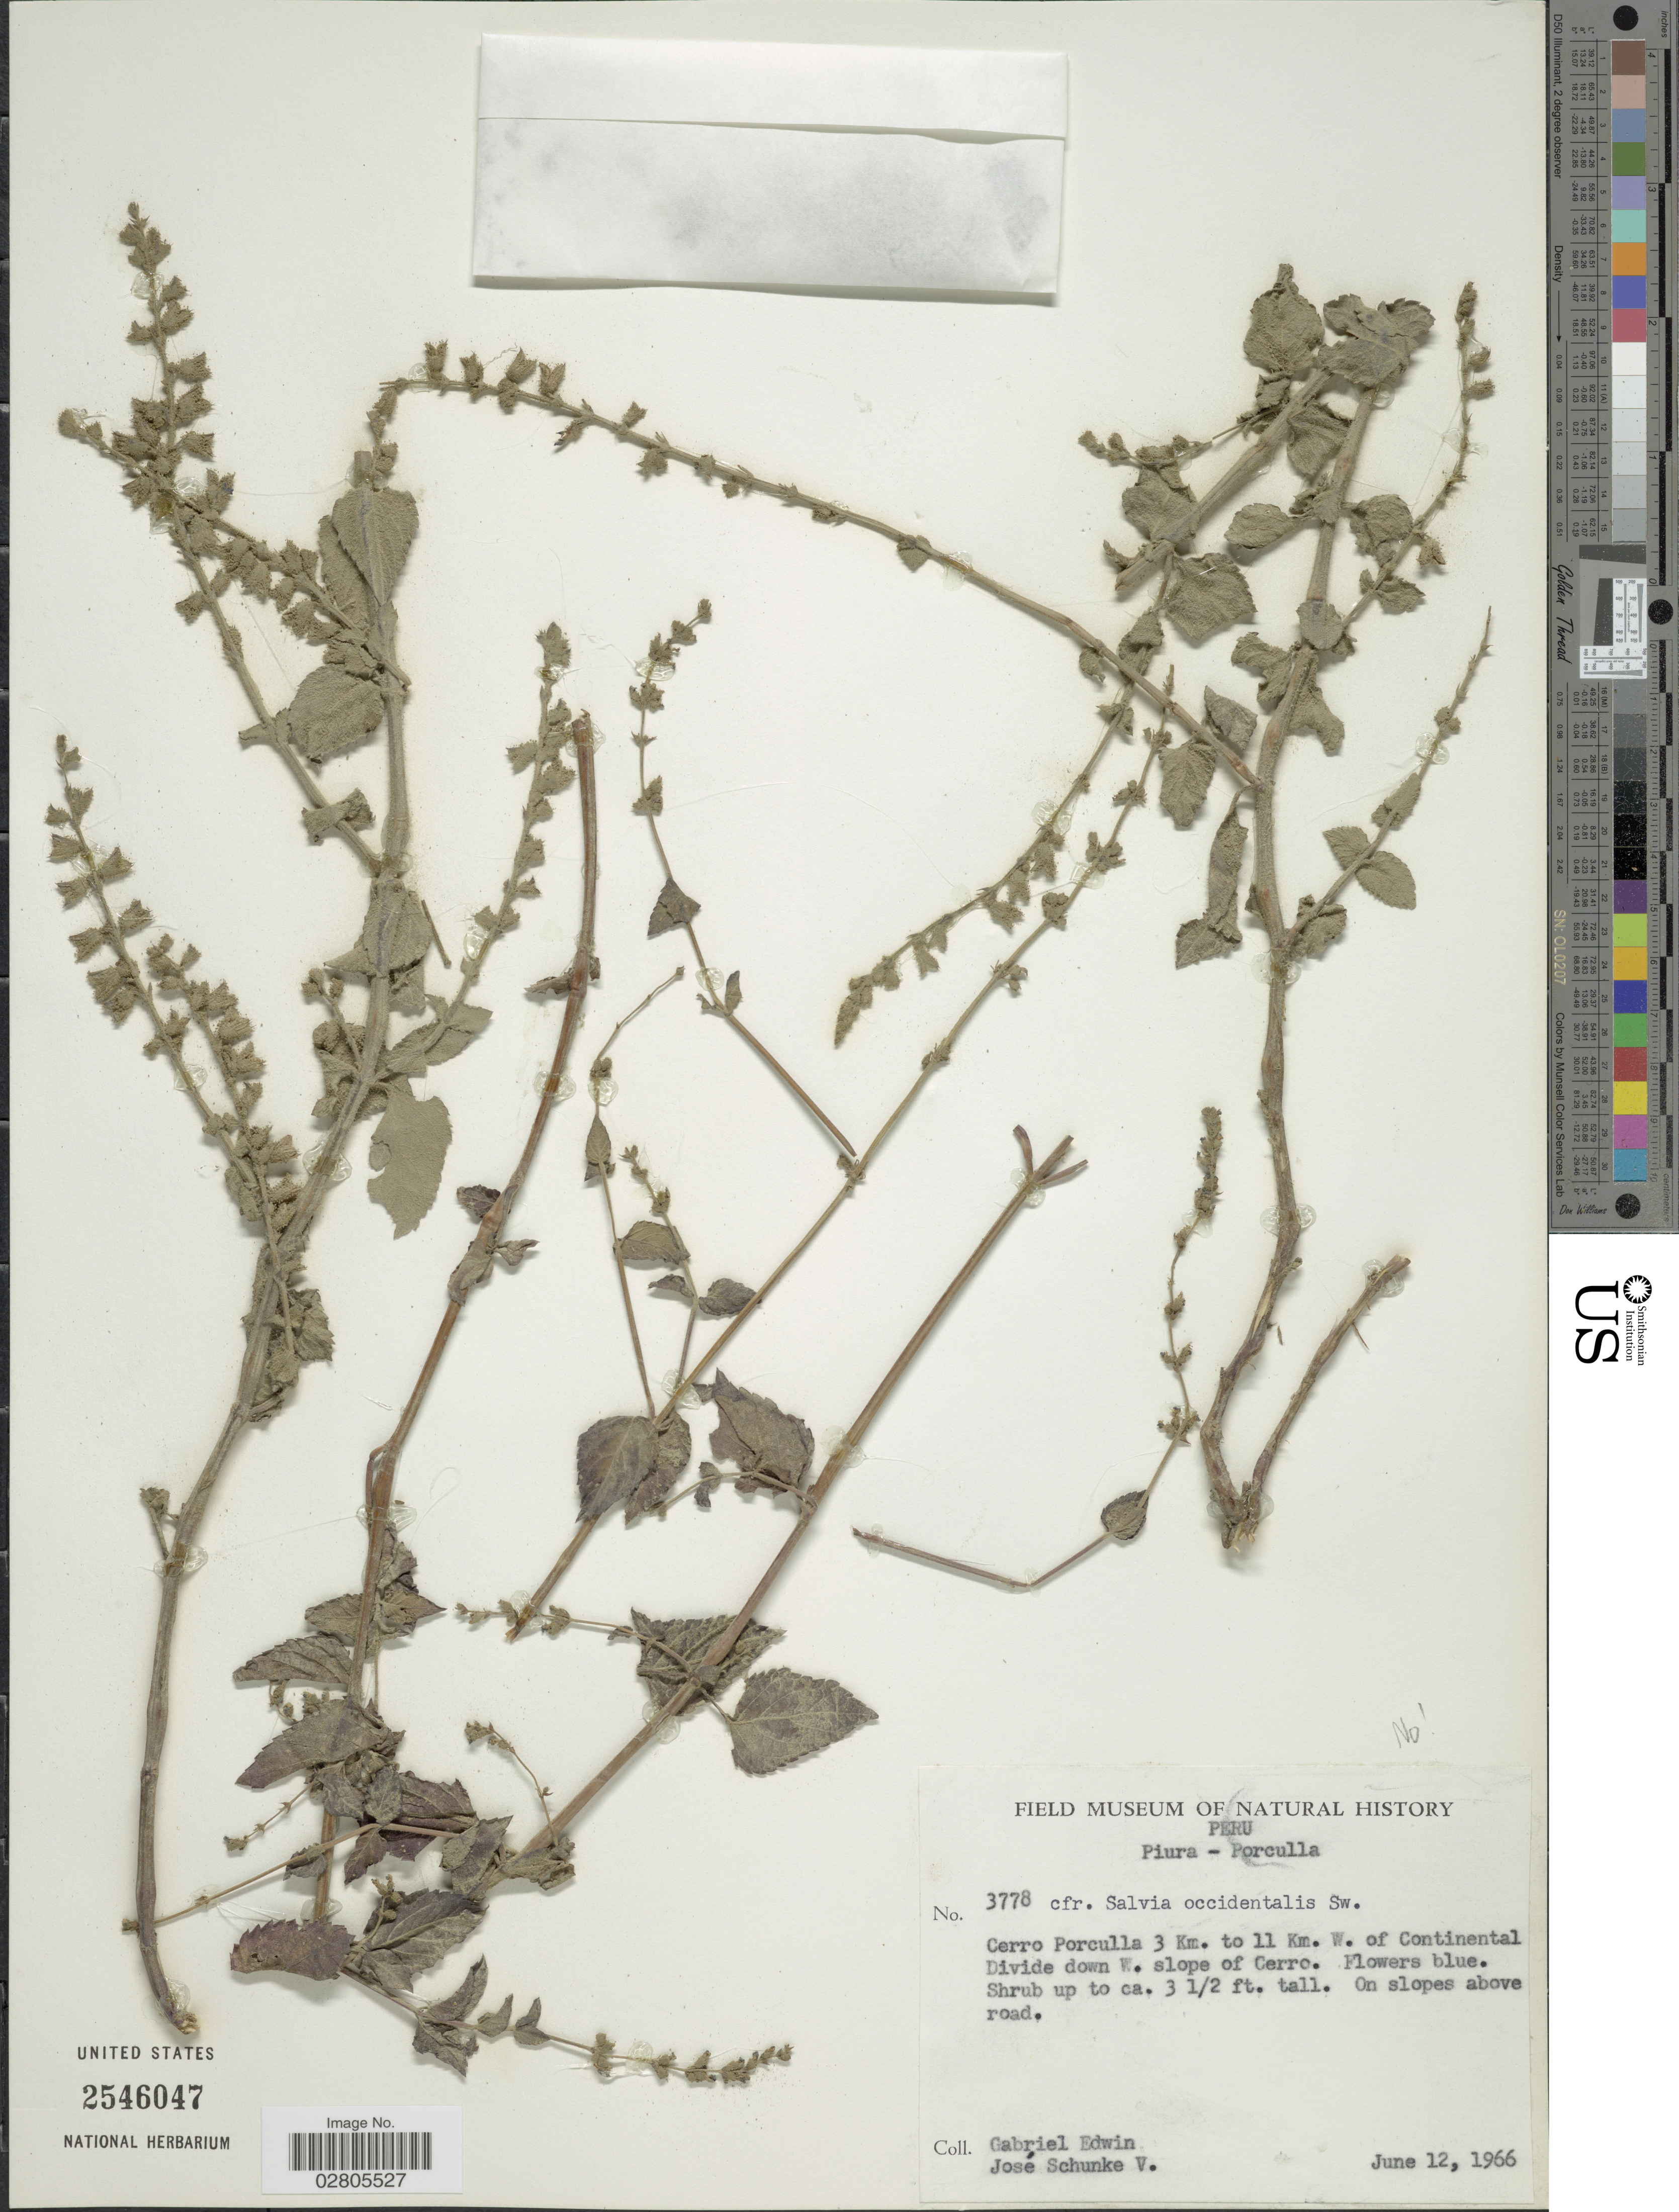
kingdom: Plantae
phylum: Tracheophyta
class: Magnoliopsida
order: Lamiales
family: Lamiaceae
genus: Salvia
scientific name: Salvia sp.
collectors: G. Edwin & J. Schunke Vigo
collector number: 3778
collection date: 1966-06-12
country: Peru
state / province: Piura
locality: Piura - Porculla. Cerro Porculla 3 Km. to 11 Km. W. of Continental Divide down W. slope of Cerro.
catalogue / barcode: US 2546047